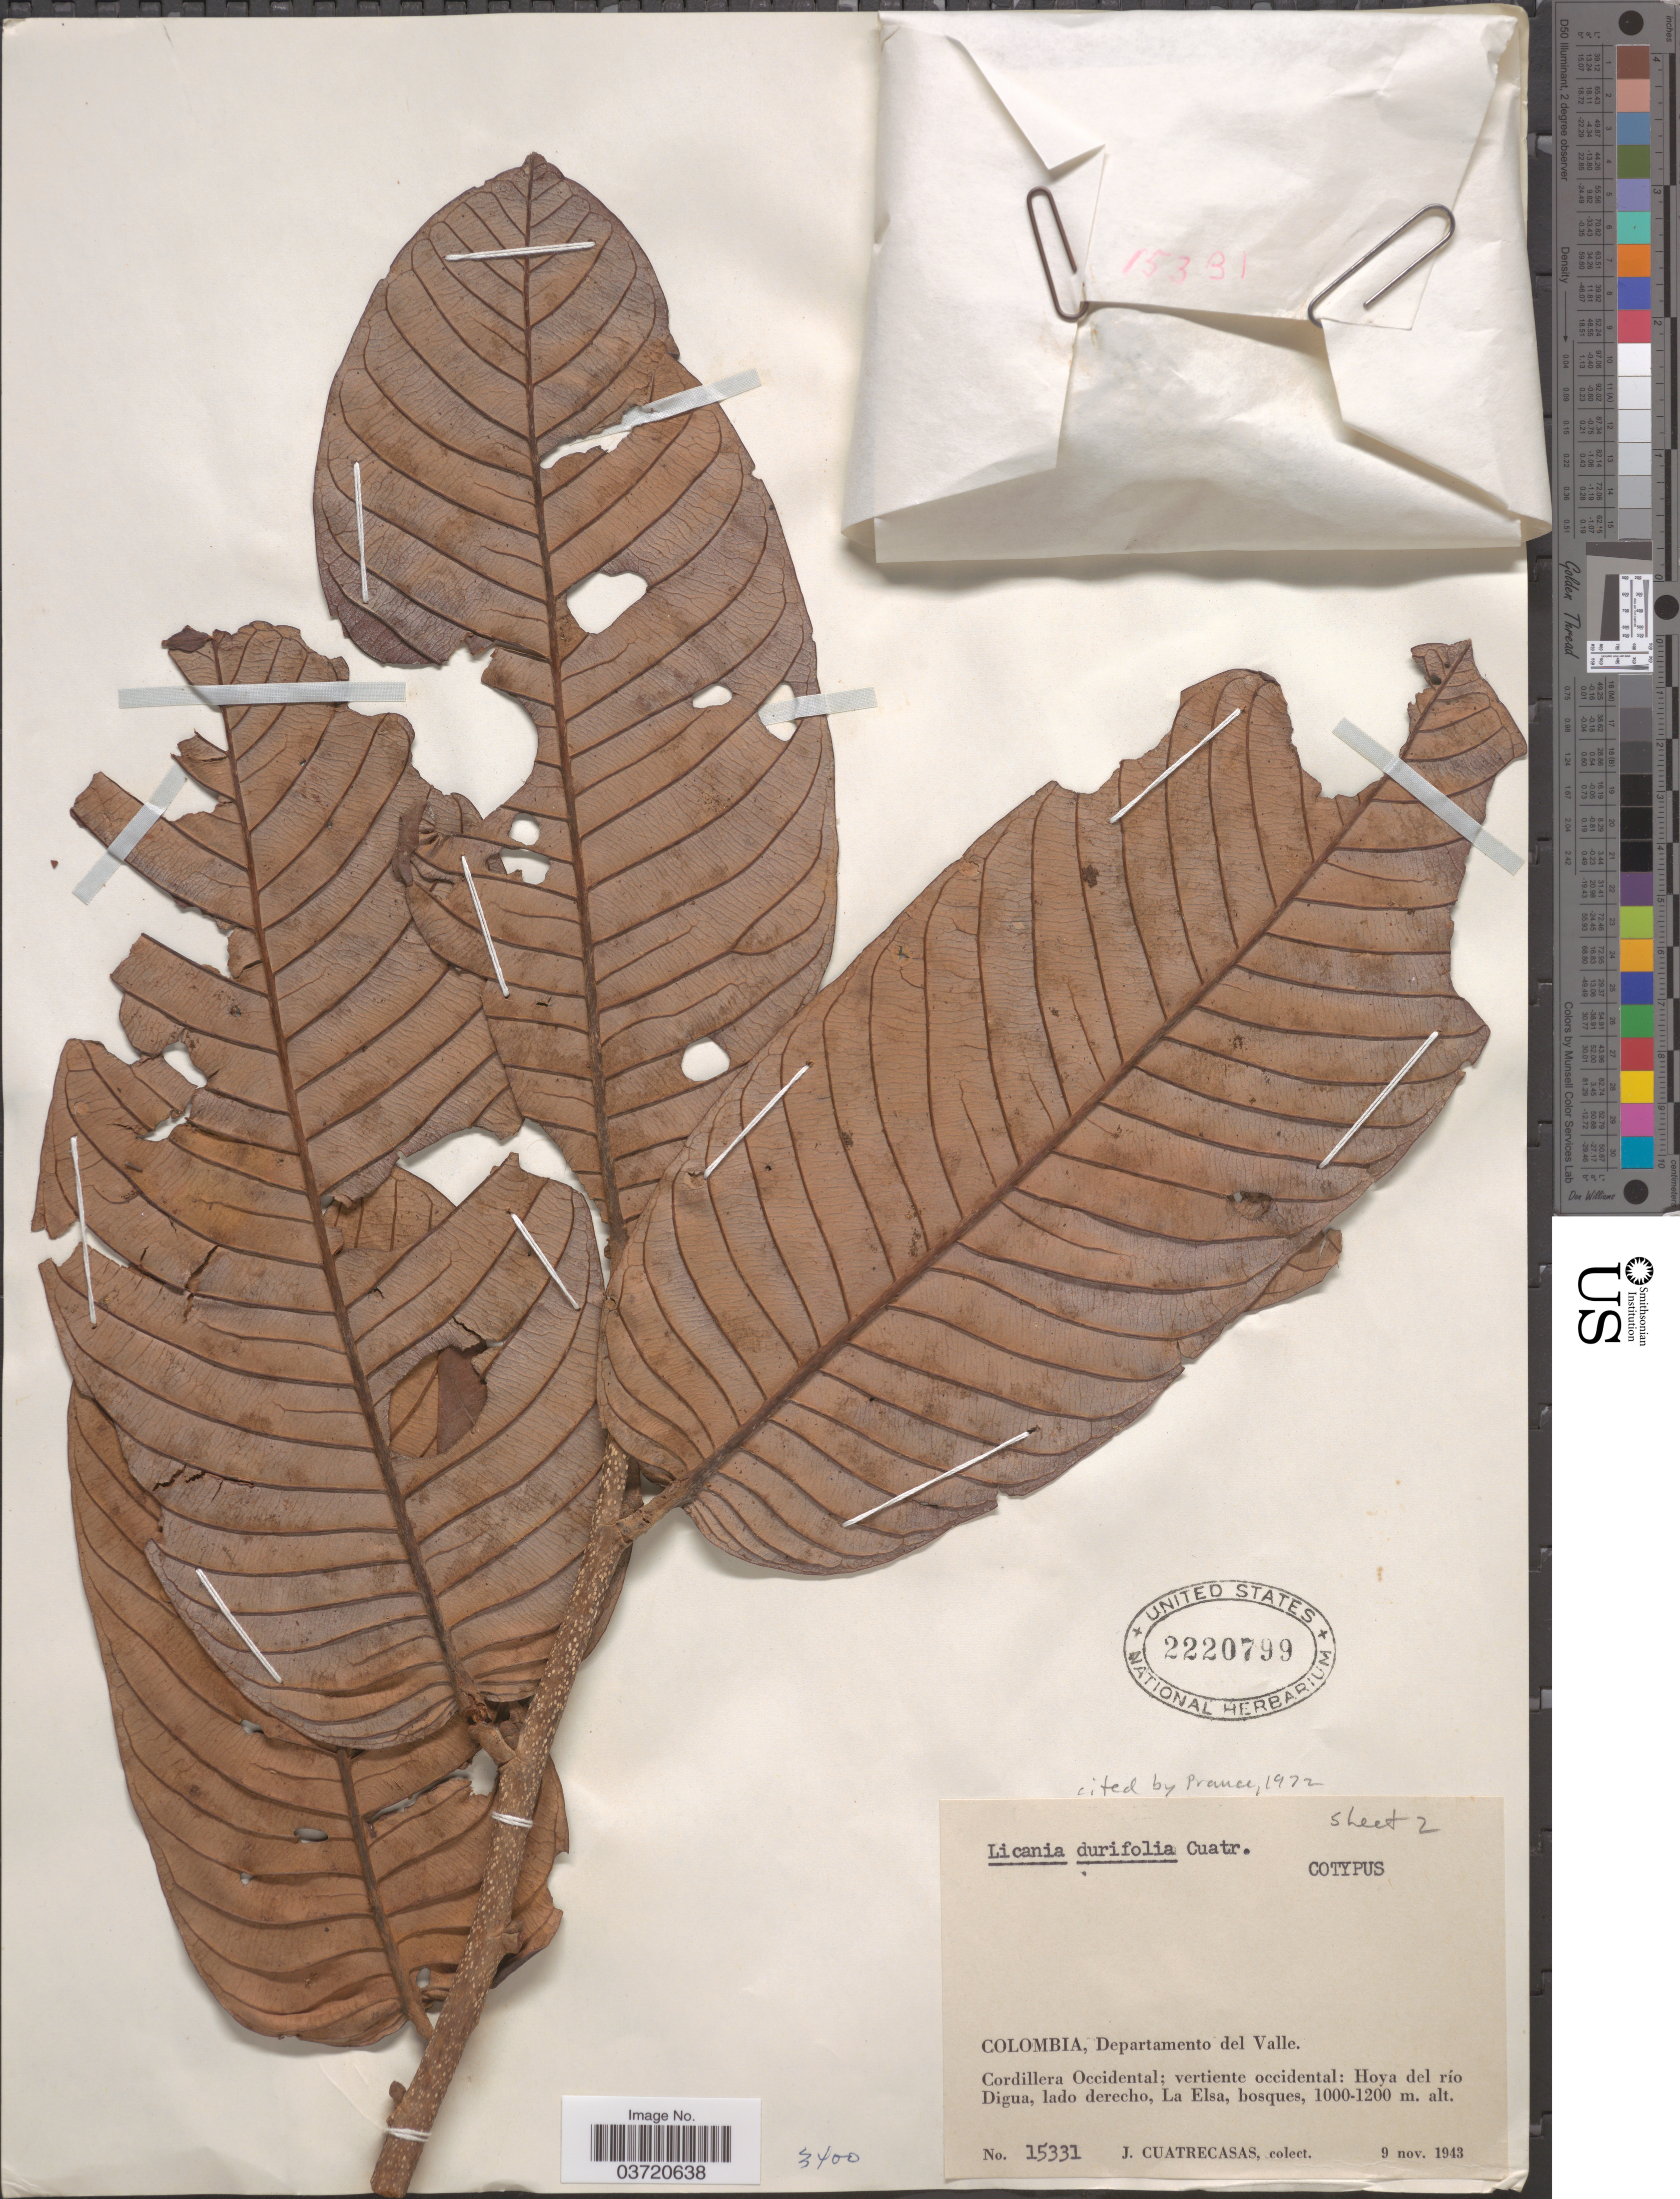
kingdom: Plantae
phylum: Tracheophyta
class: Magnoliopsida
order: Malpighiales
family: Chrysobalanaceae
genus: Moquilea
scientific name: Moquilea durifolia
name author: (Cuatrec.) Sothers & Prance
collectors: J. Cuatrecasas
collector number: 15331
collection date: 1943-11-09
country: Colombia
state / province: Valle del Cauca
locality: Departamento del Valle. Cordillera Occidental: vertiente occidental: Hoya del río Digua, lado derecho, La Elsa.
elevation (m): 1000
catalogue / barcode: US 2220799